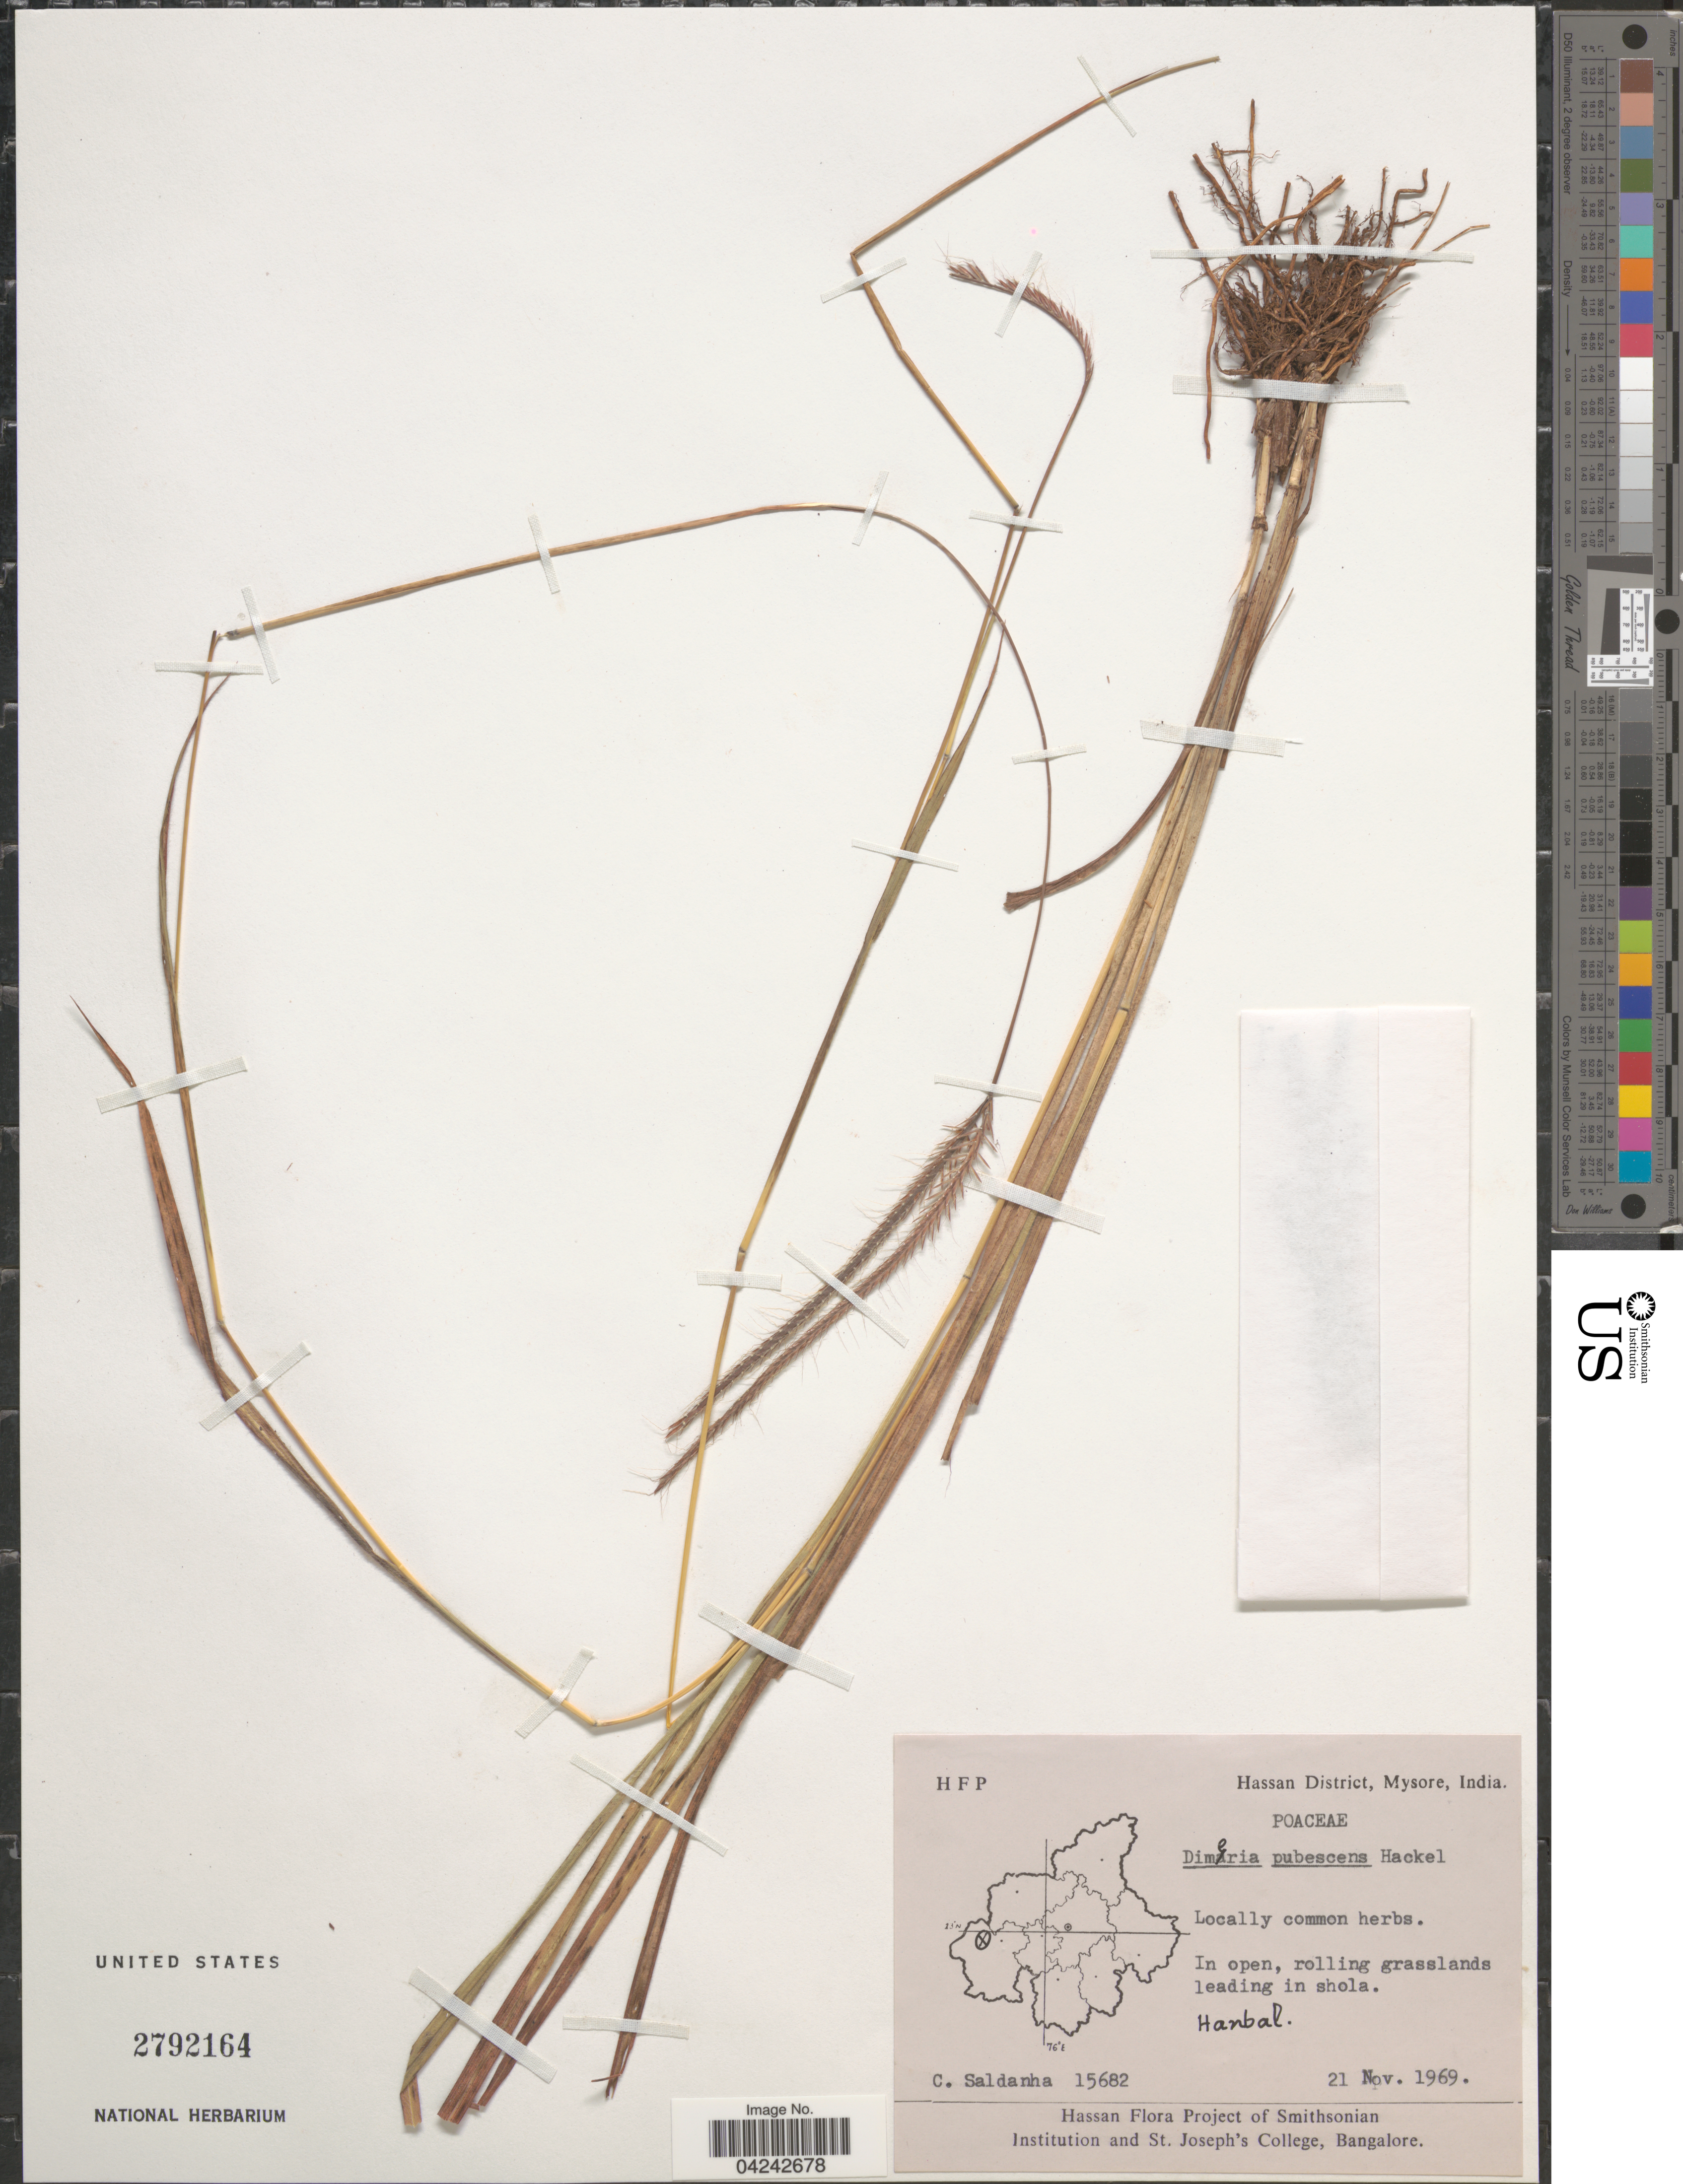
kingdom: Plantae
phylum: Tracheophyta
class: Liliopsida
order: Poales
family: Poaceae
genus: Dimeria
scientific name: Dimeria pubescens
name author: Hack.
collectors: C. Saldanha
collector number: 15682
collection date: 1969-11-21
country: India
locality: Hassan District, Mysore. Hanbal.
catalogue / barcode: US 2792164